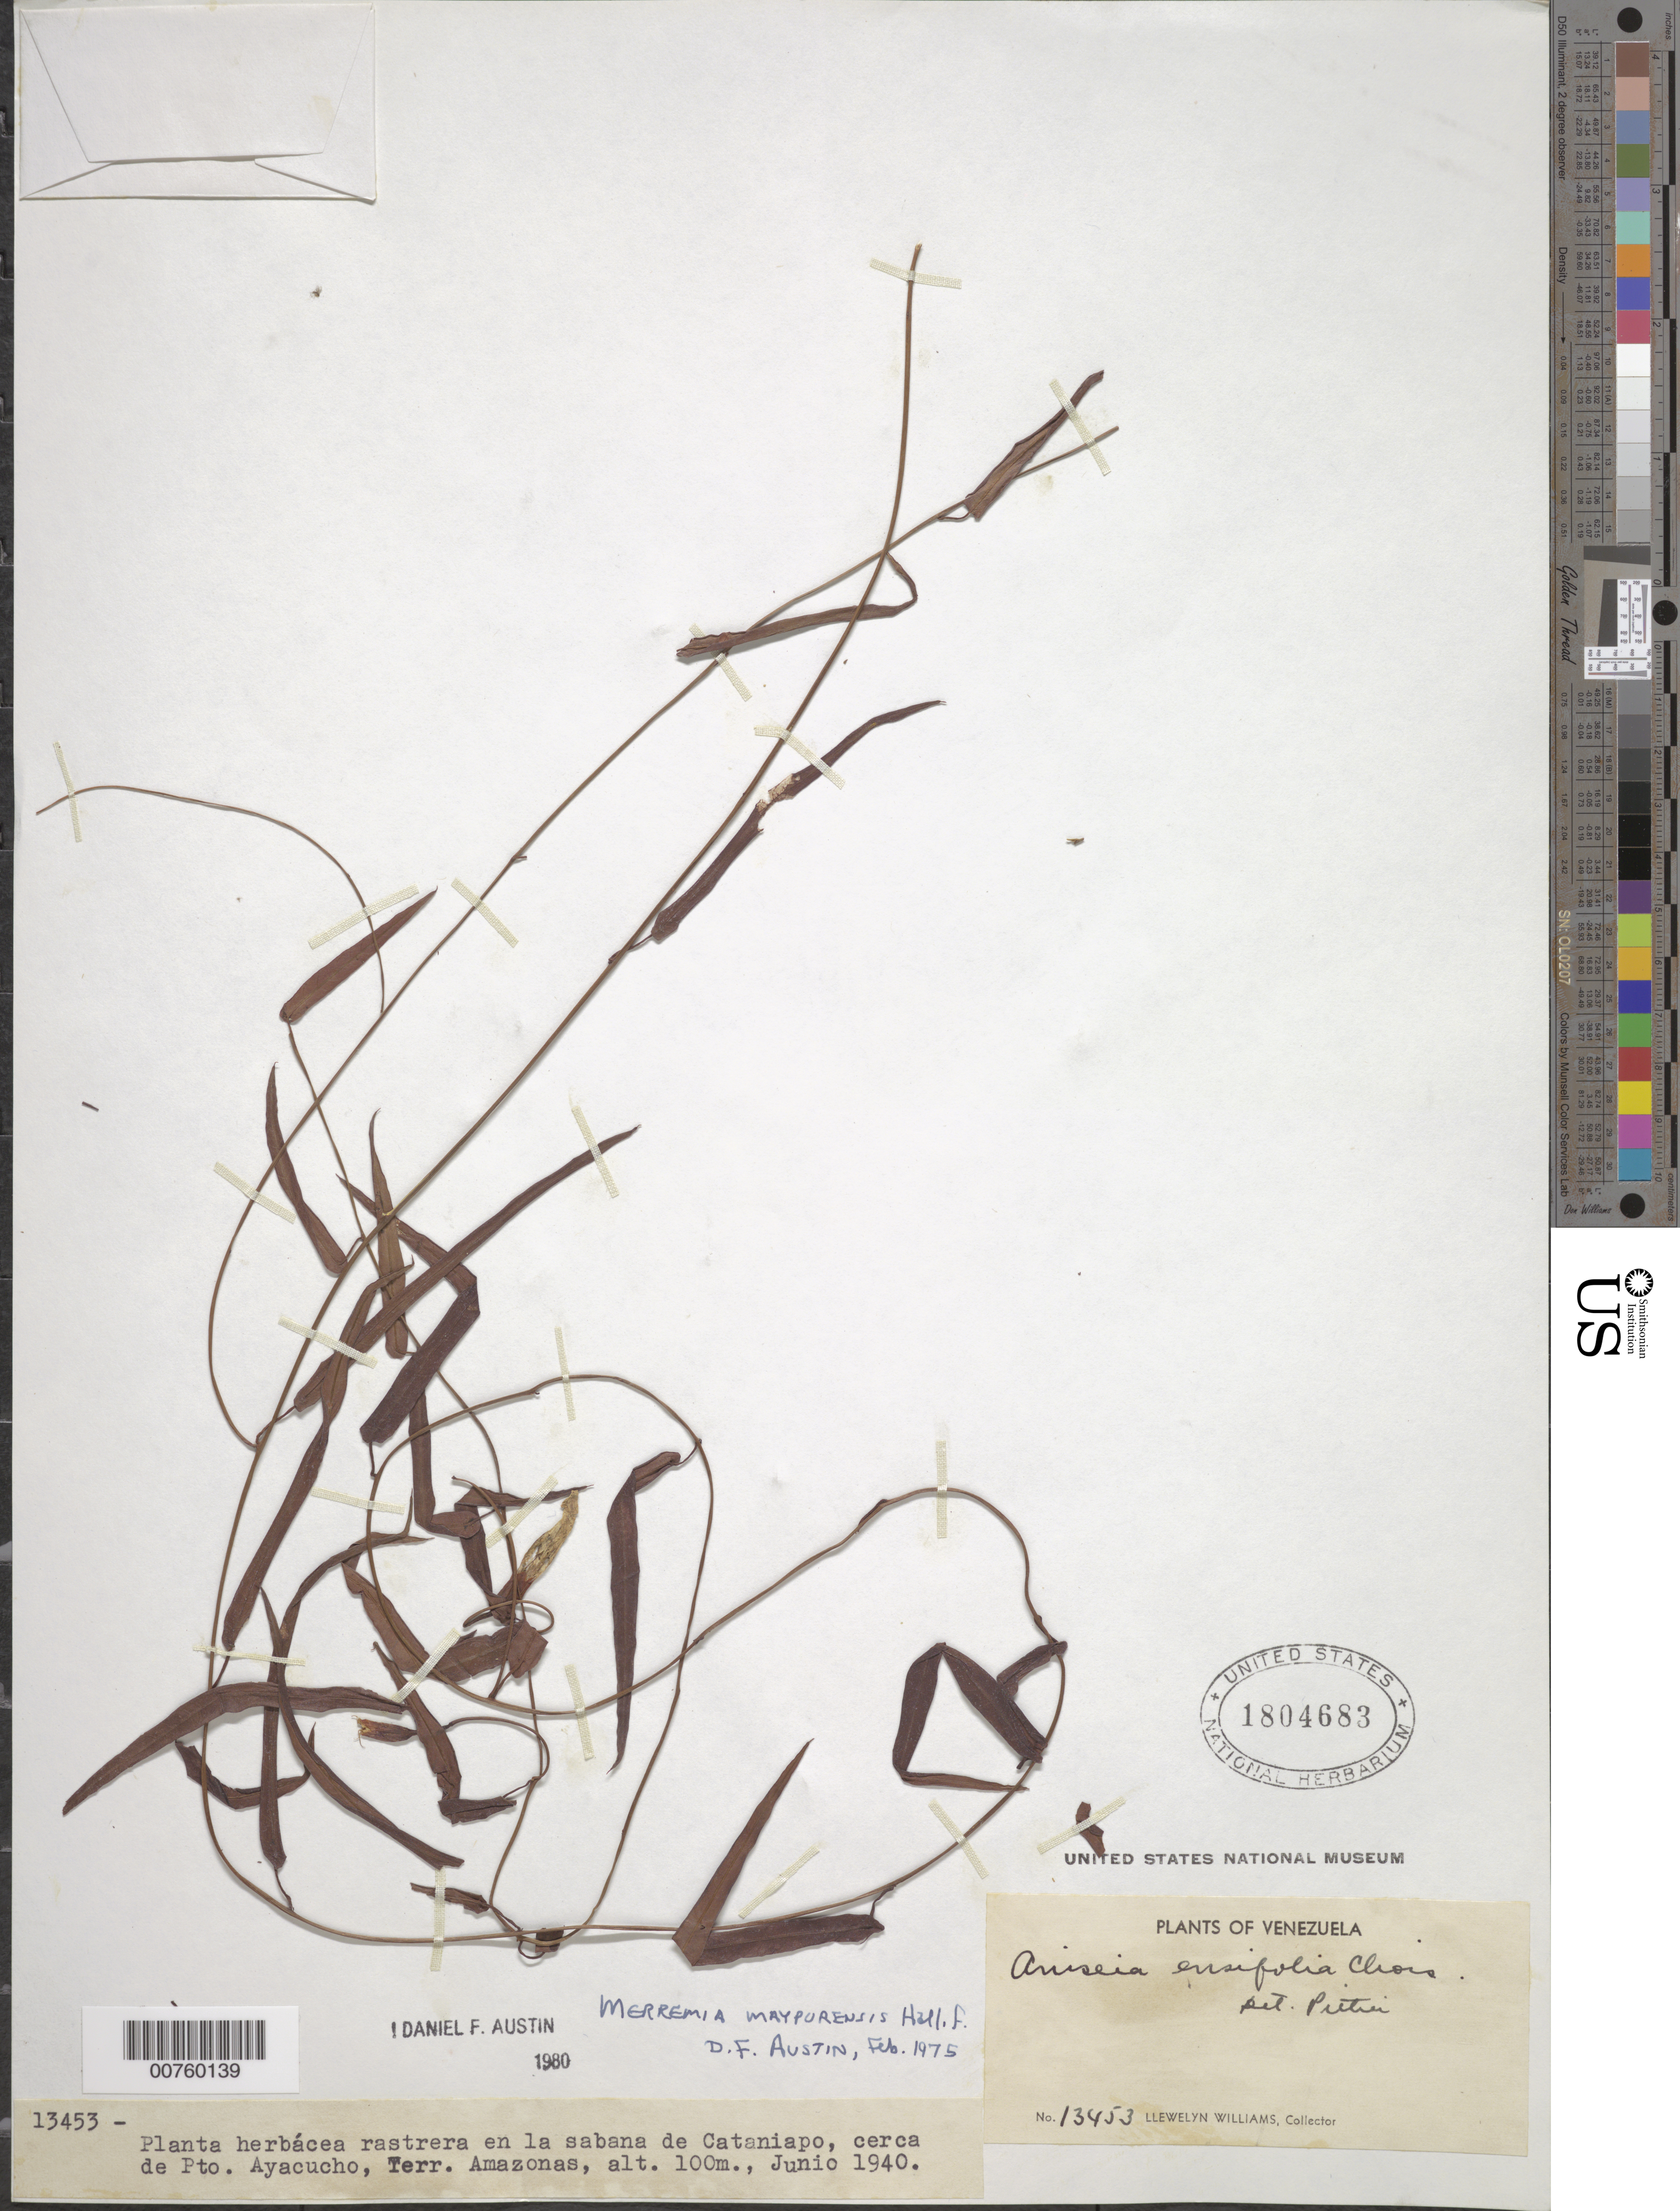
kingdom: Plantae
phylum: Tracheophyta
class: Magnoliopsida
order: Solanales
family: Convolvulaceae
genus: Operculina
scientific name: Operculina maypurensis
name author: (Hallier f.) A. R. Simões & Staples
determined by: Strong, Mark T., (BOT), Smithsonian Institution - National Museum of Natural History (UNITED STATES)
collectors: Ll. Williams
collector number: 13453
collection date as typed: Jun-40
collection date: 1940-06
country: Venezuela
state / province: Amazonas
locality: Puerto Ayacucho, Cataniapo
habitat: Savanna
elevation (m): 100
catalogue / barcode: US 1804683